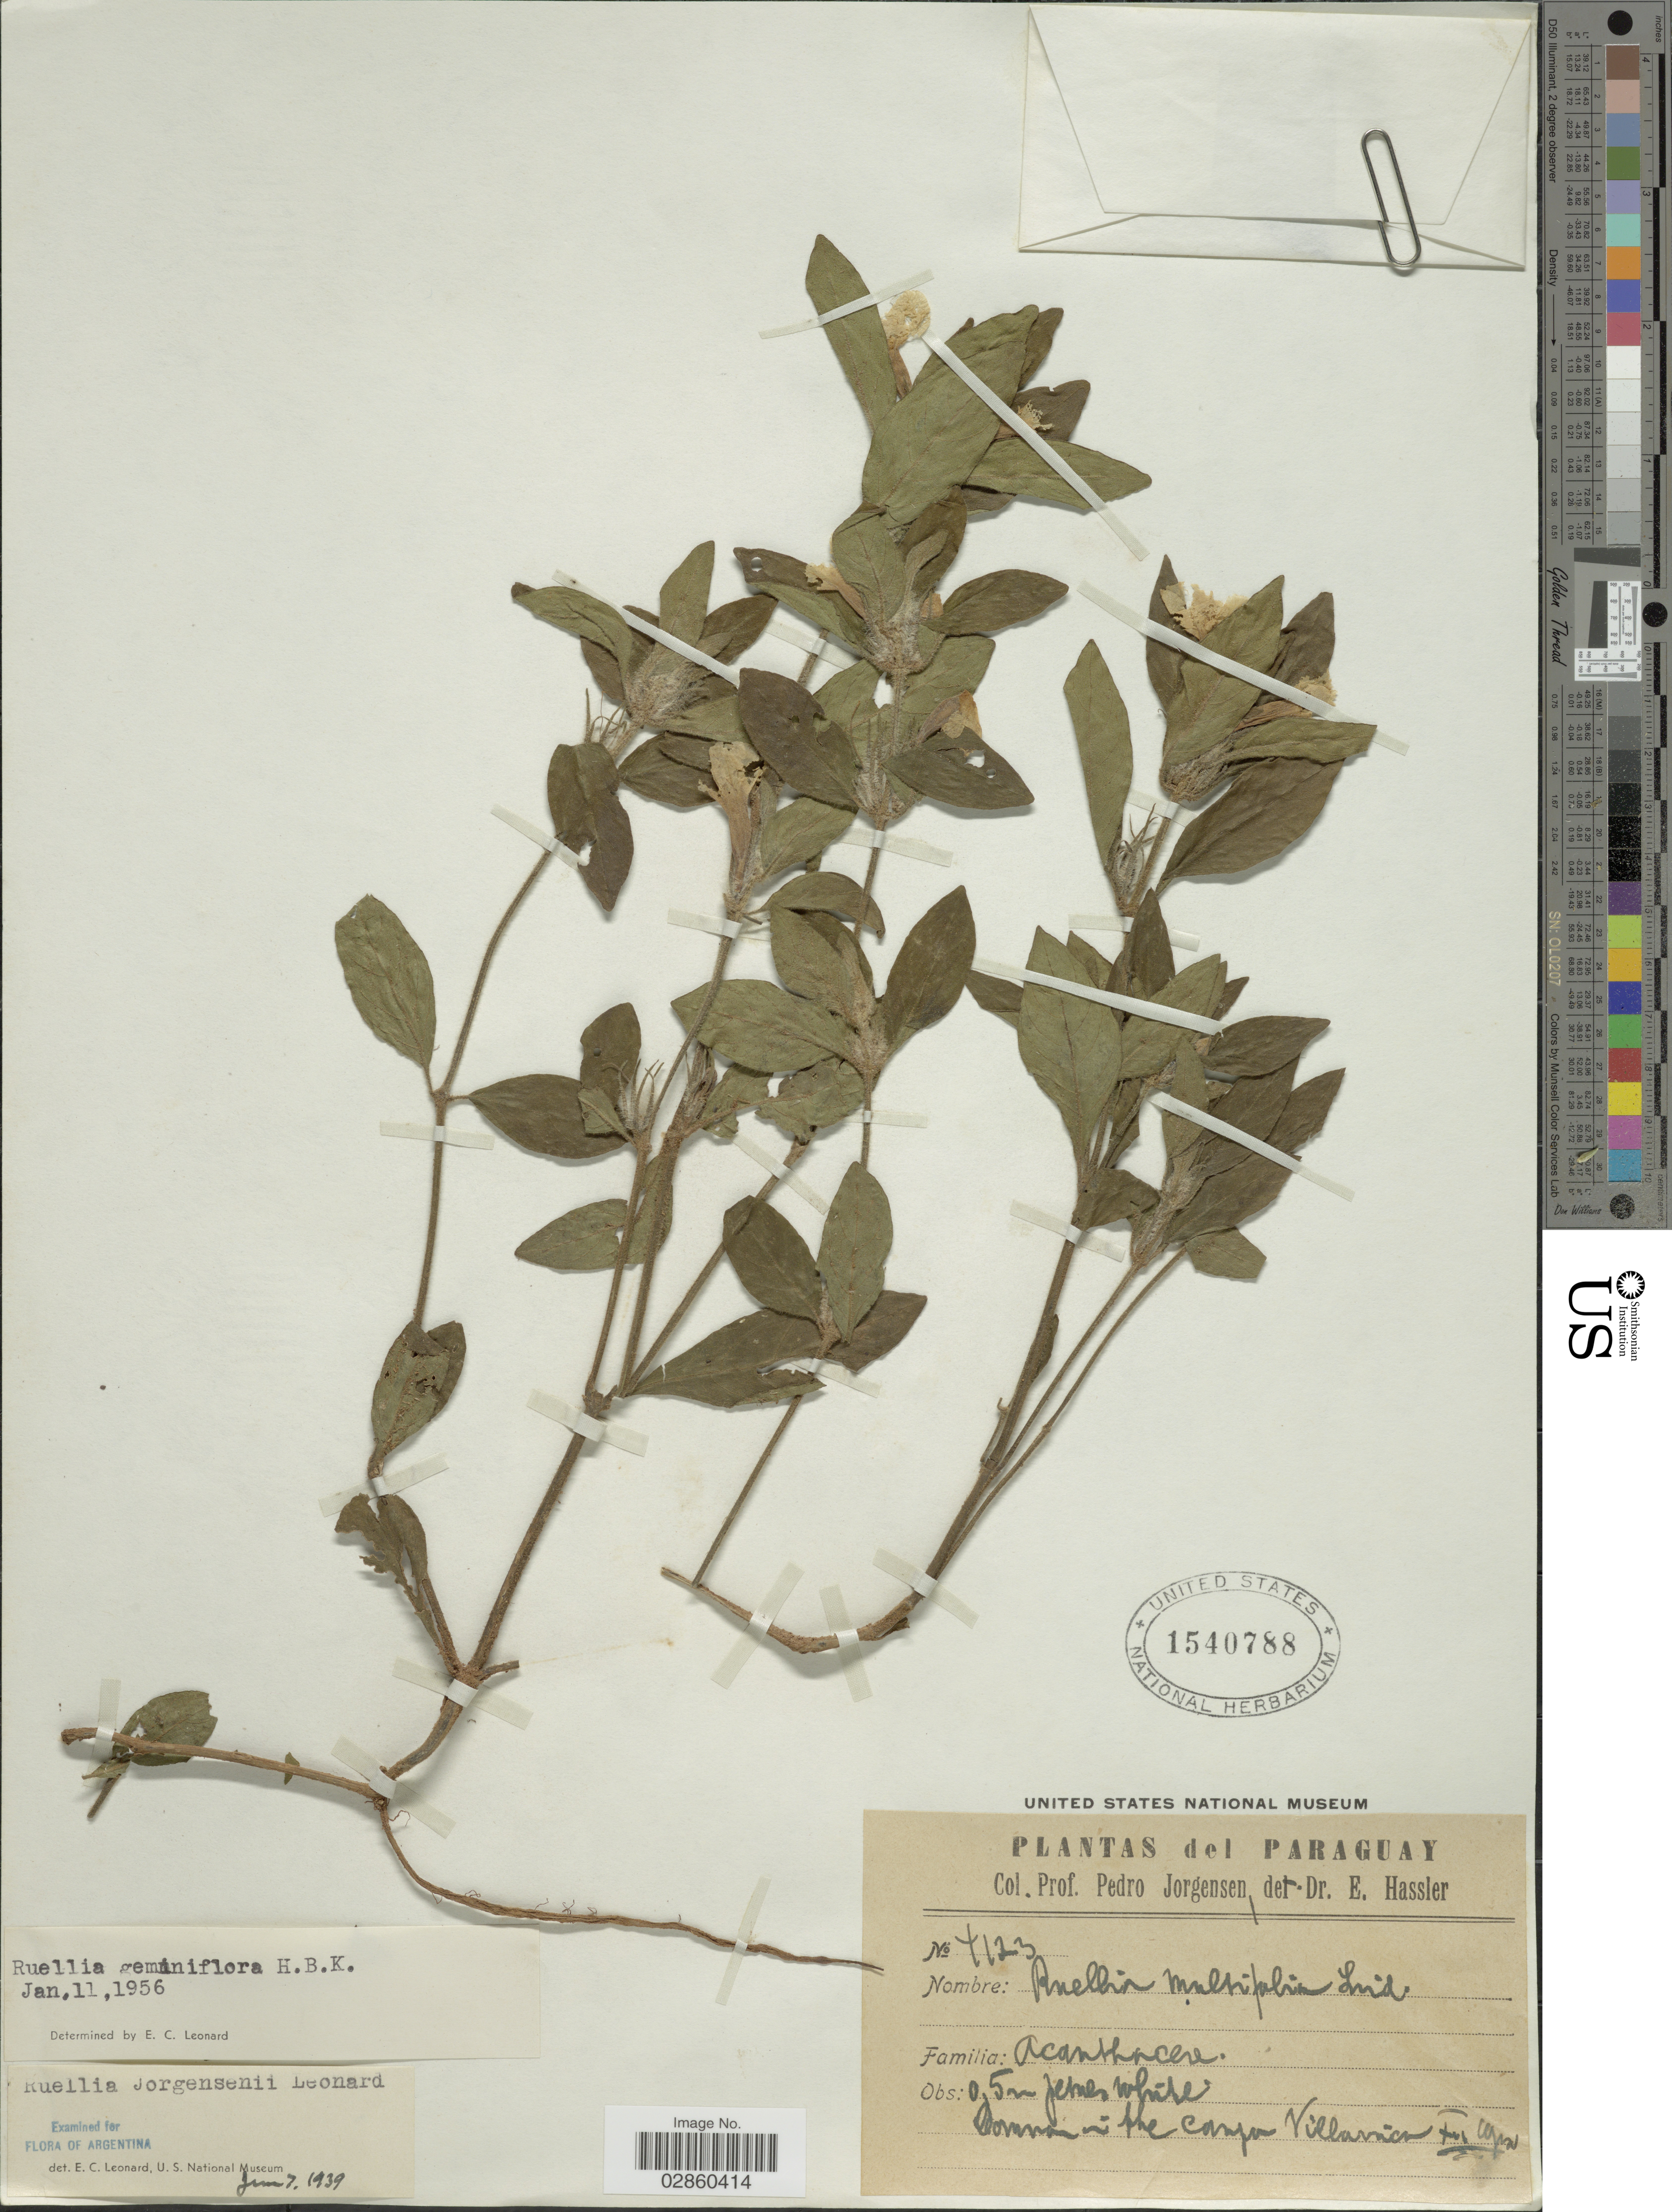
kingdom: Plantae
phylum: Tracheophyta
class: Magnoliopsida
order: Lamiales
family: Acanthaceae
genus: Ruellia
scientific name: Ruellia geminiflora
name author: Kunth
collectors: P. Jörgensen & E. Hassler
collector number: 4123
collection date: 1912-12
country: Paraguay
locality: Villarrica.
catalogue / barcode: US 1540788